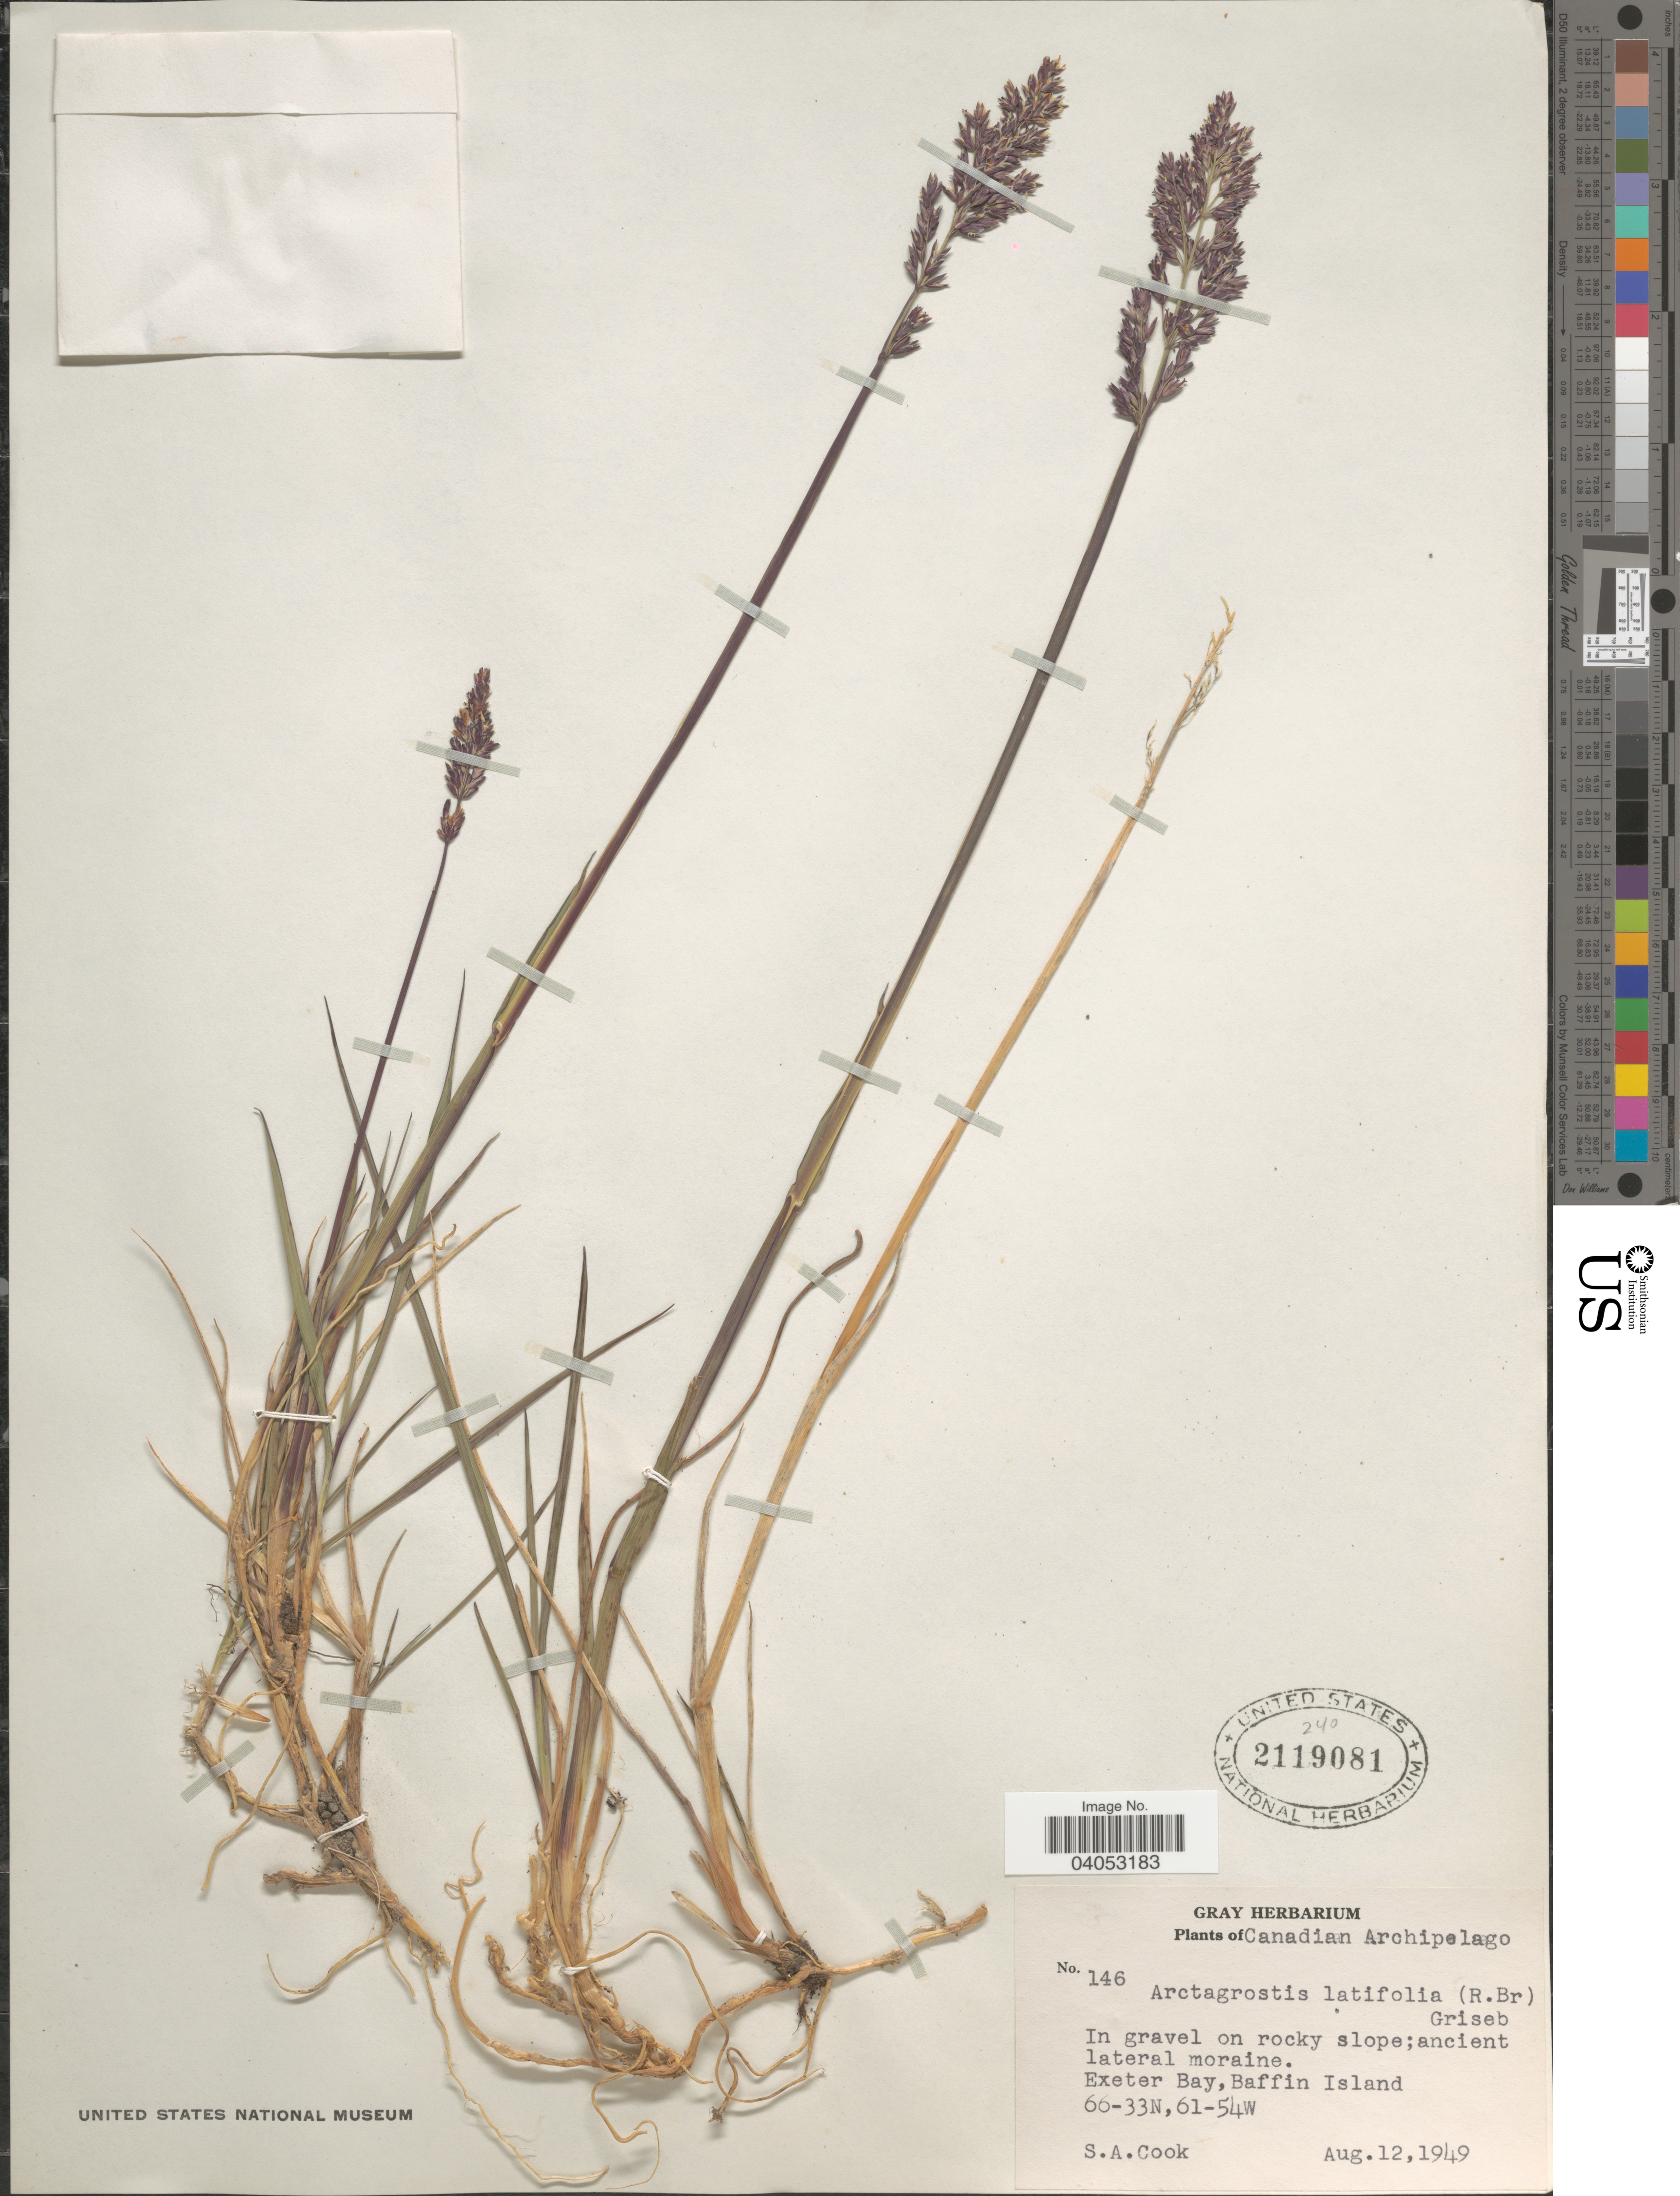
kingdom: Plantae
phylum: Tracheophyta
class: Liliopsida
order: Poales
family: Poaceae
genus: Arctagrostis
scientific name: Arctagrostis latifolia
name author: (R. Br.) Griseb.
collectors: S. A. Cook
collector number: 146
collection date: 1949-08-12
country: Canada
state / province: Nunavut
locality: Canadian Archipelago. Exeter Bay, Baffin Island.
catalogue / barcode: US 2119081